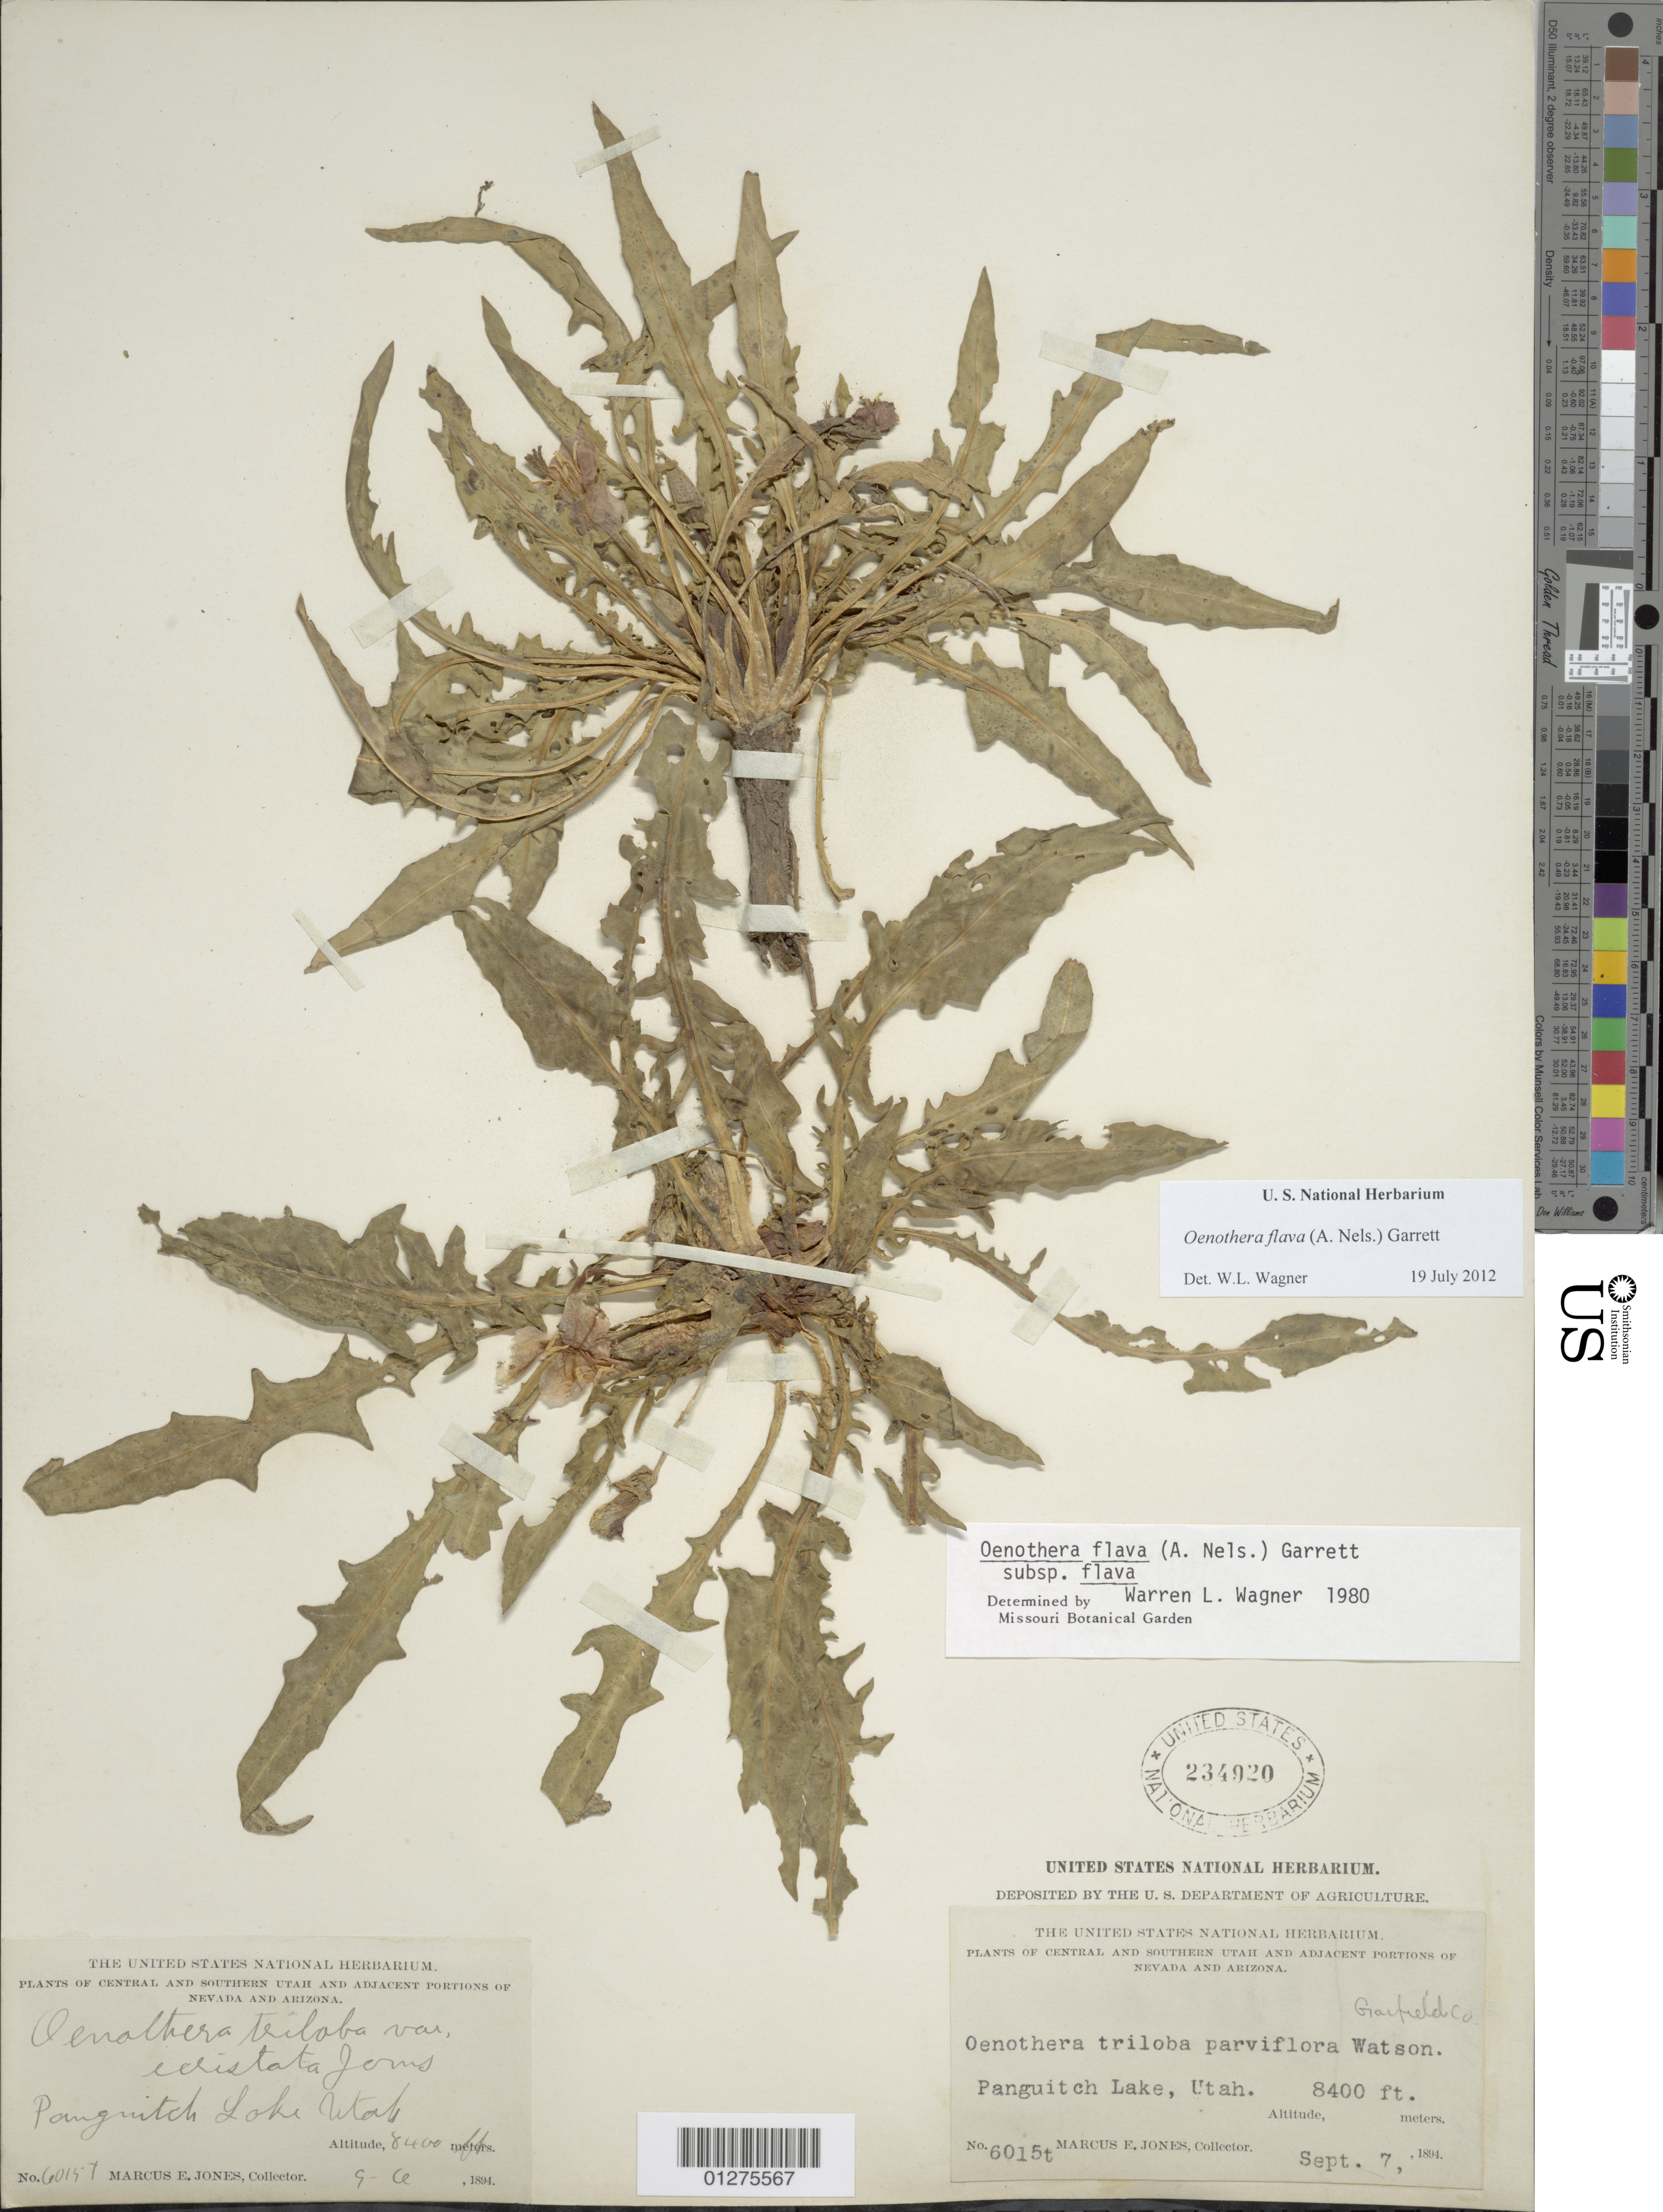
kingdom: Plantae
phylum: Tracheophyta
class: Magnoliopsida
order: Myrtales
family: Onagraceae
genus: Oenothera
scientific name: Oenothera flava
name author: (A. Nelson) Garrett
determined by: Wagner, W. L., (BOT), Smithsonian Institution - National Museum of Natural History (UNITED STATES)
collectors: M. E. Jones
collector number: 6015t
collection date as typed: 07 Sep 1894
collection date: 1894-09-07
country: United States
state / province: Utah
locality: Panguitch Lake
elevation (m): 2560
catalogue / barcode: US 234920